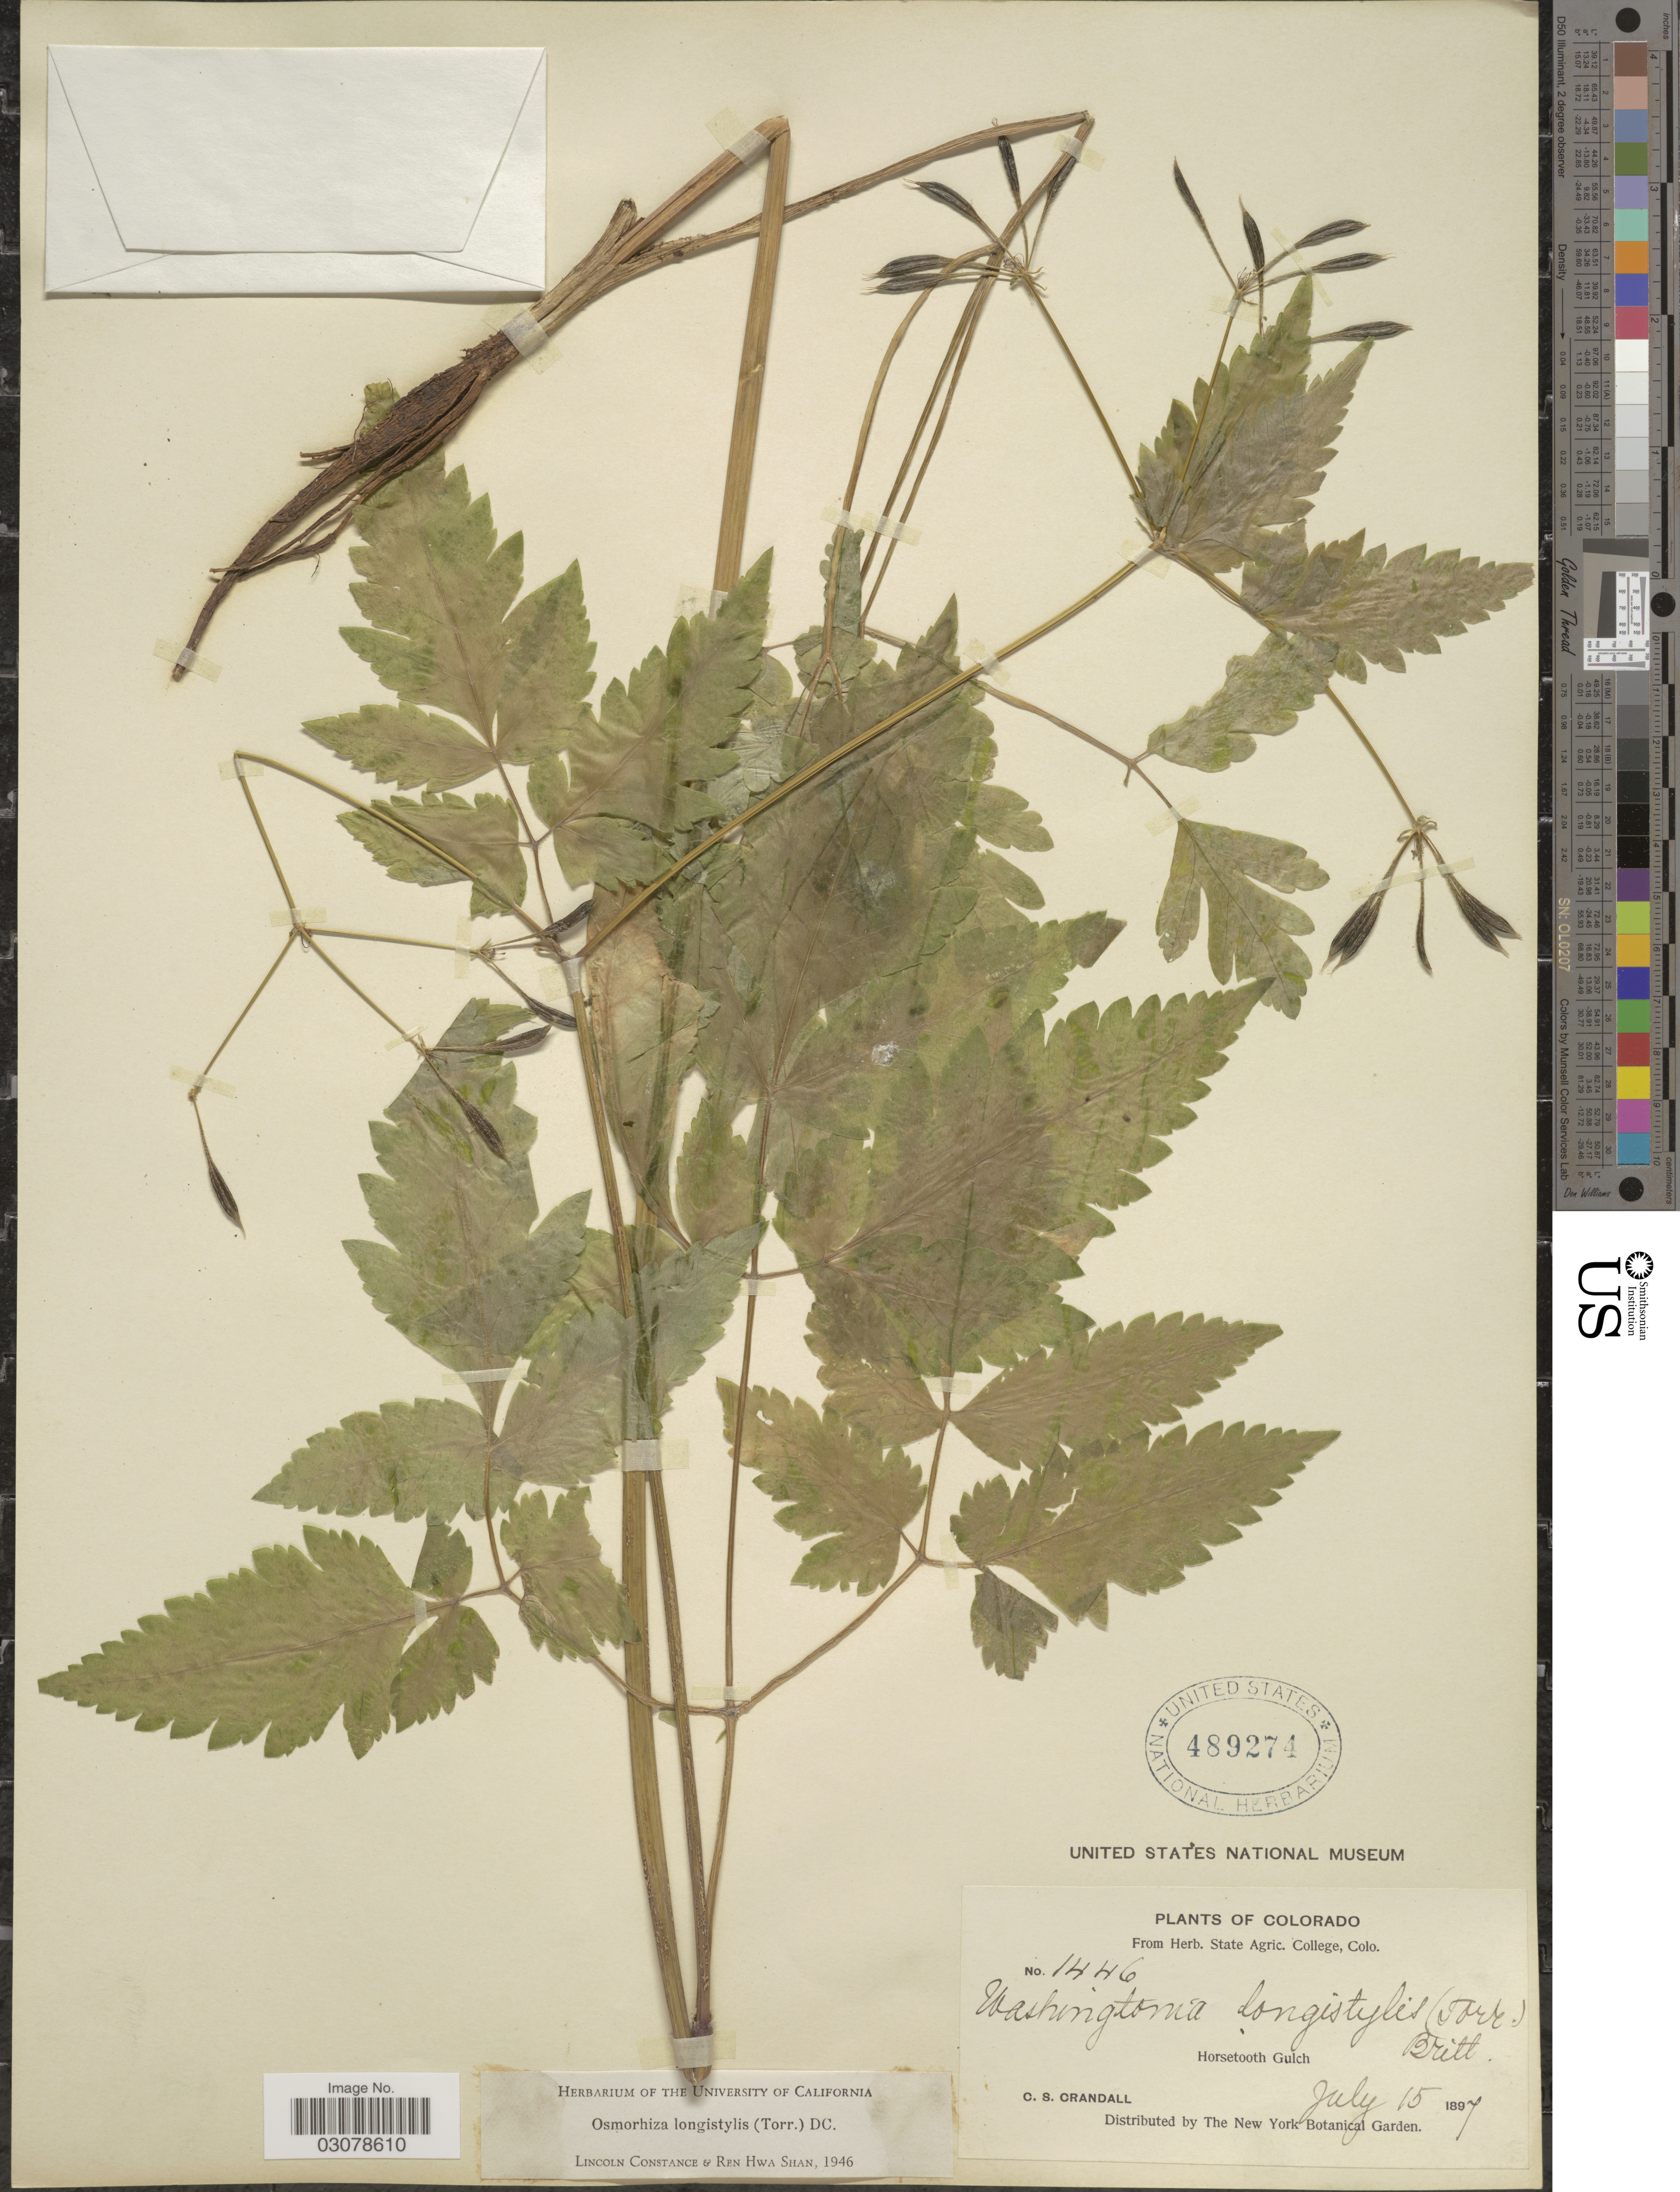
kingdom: Plantae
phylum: Tracheophyta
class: Magnoliopsida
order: Apiales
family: Apiaceae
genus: Osmorhiza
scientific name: Osmorhiza longistylis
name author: (Torr.) DC.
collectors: C. Crandall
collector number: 1446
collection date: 1897-07-15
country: United States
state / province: Colorado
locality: Horsetooth Gulch.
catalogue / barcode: US 489274